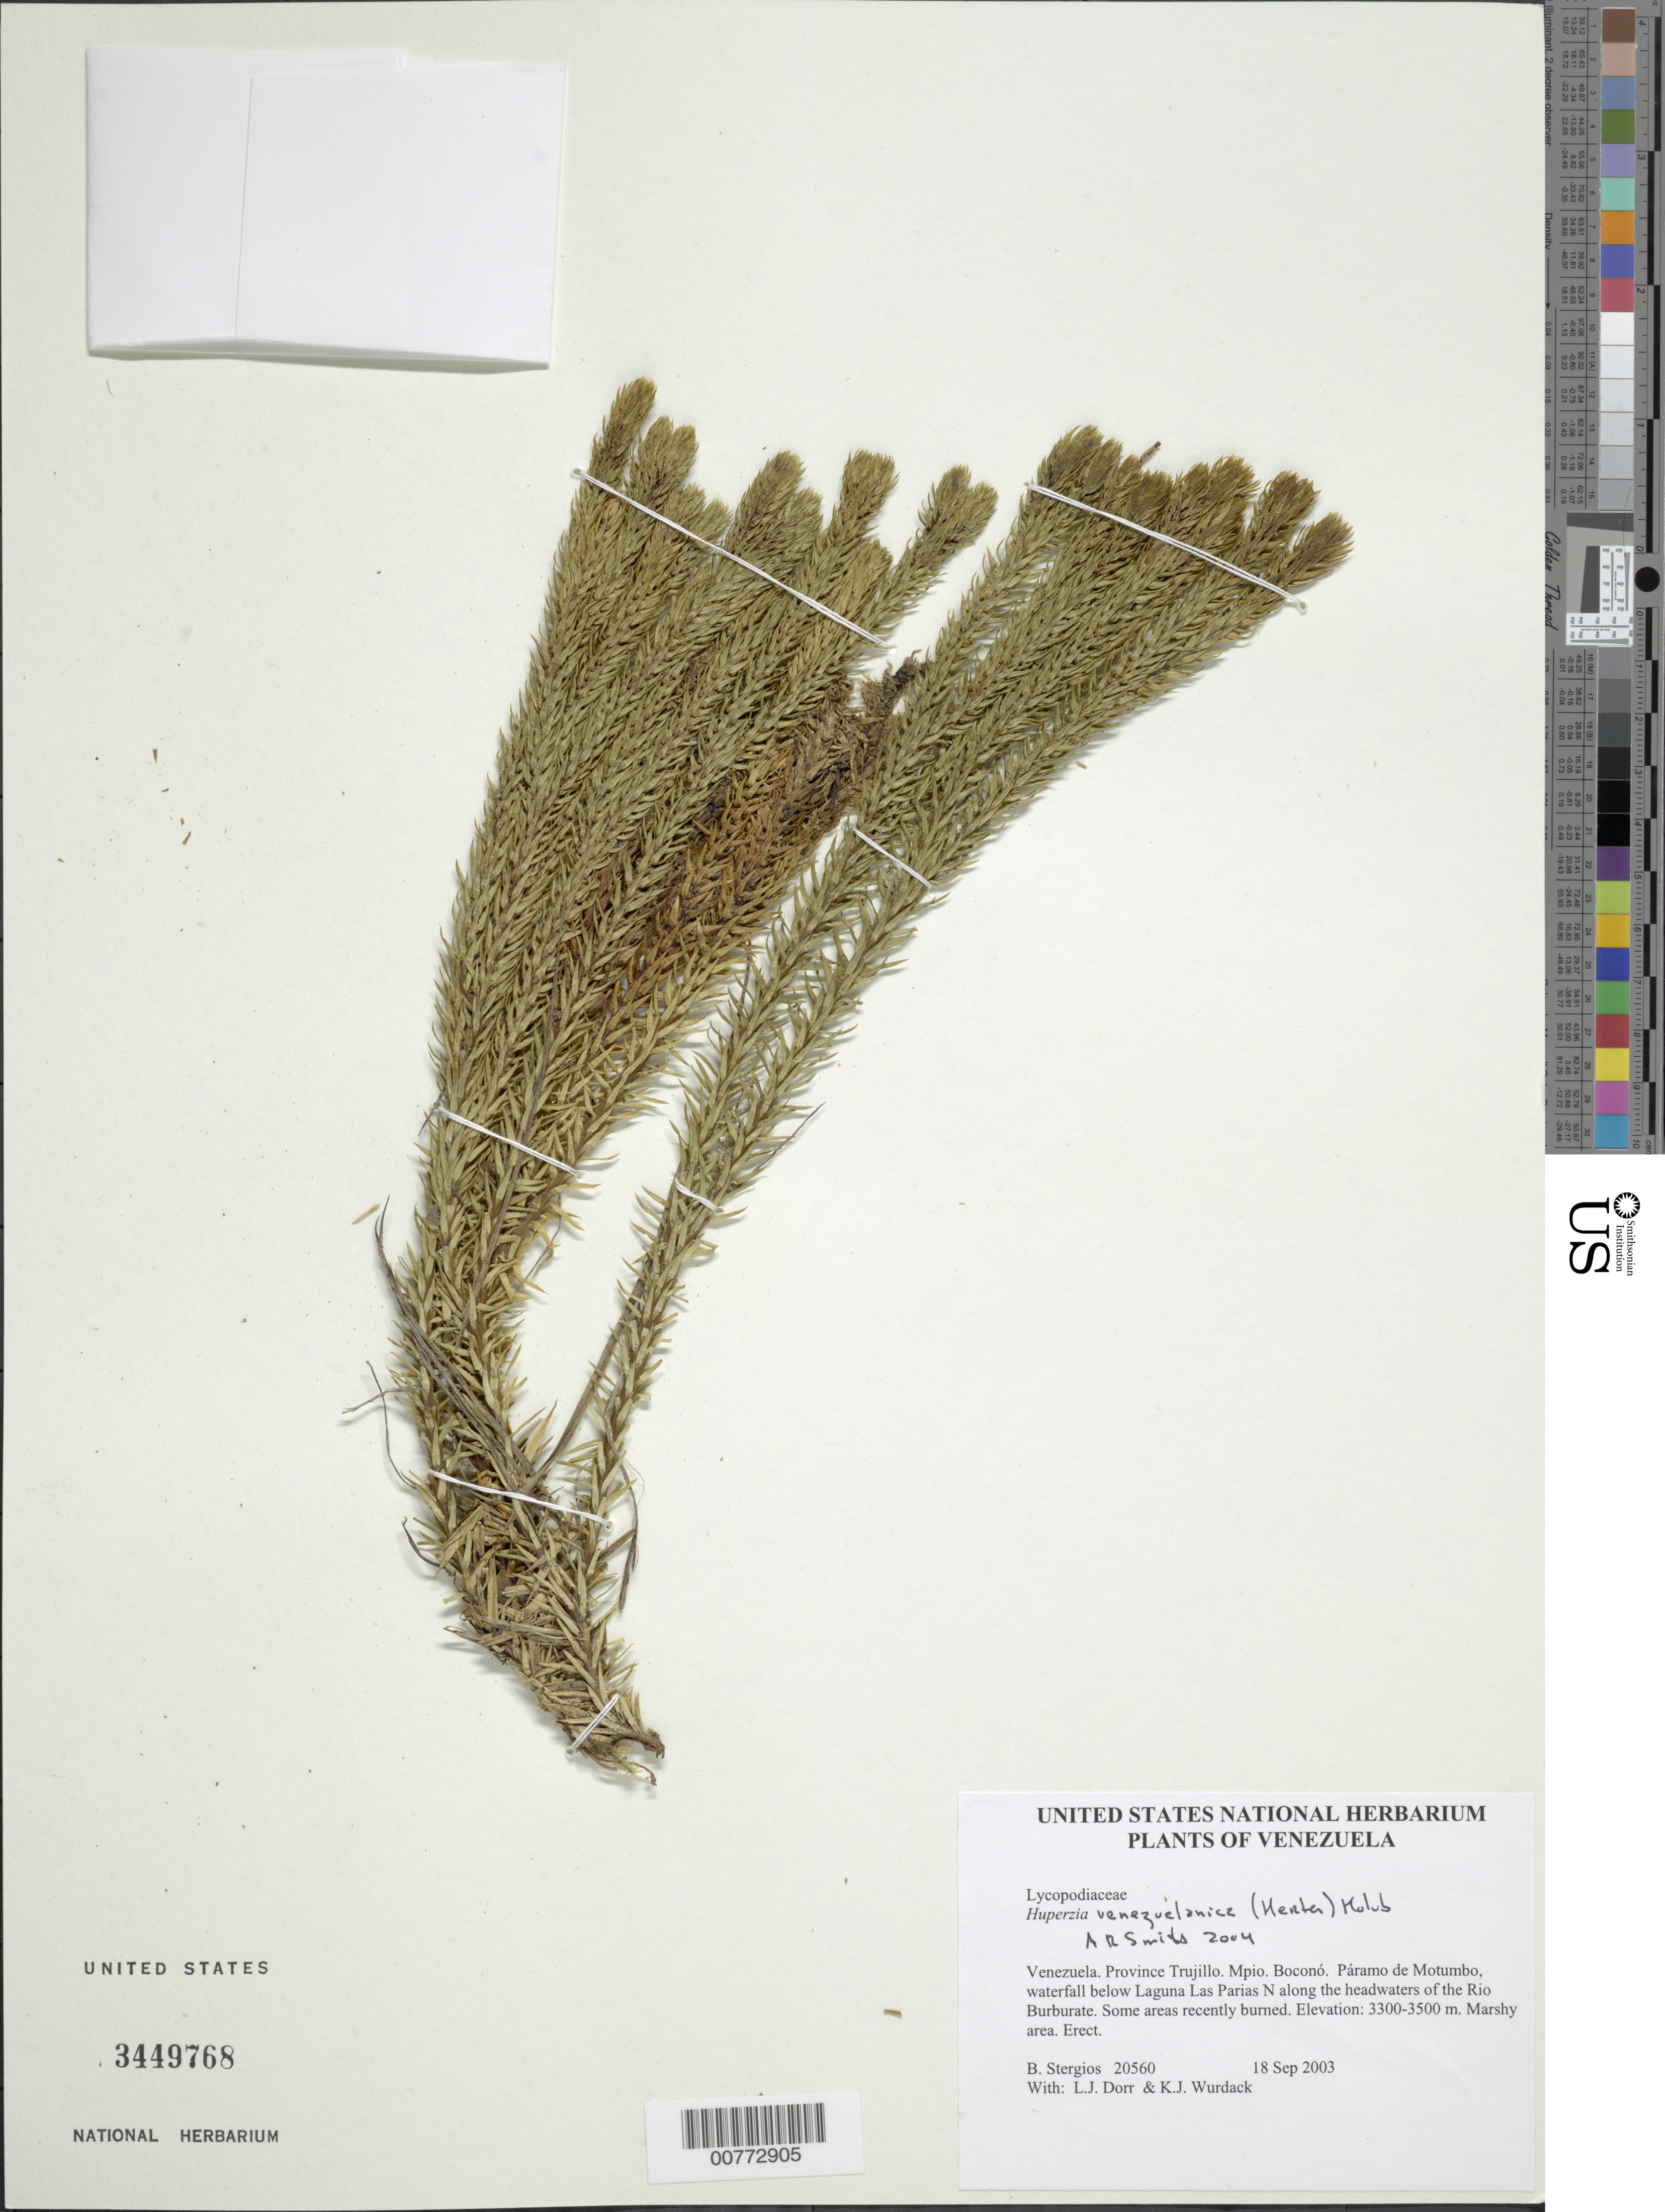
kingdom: Plantae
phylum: Tracheophyta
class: Lycopodiopsida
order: Lycopodiales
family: Lycopodiaceae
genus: Phlegmariurus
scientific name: Phlegmariurus venezuelanicus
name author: (Herter) B. Øllg.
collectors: B. G. Stergios, L. J. Dorr & K. Wurdack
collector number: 20560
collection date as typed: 18 Sep 2003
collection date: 2003-09-18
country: Venezuela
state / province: Trujillo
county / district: Boconó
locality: Páramo de Motumbo, waterfall below Laguna Las Parias N along the headwaters of the Rio Burburate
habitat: Marshy area.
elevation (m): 3300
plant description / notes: NY, PORT, UC, US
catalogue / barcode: US 3449768